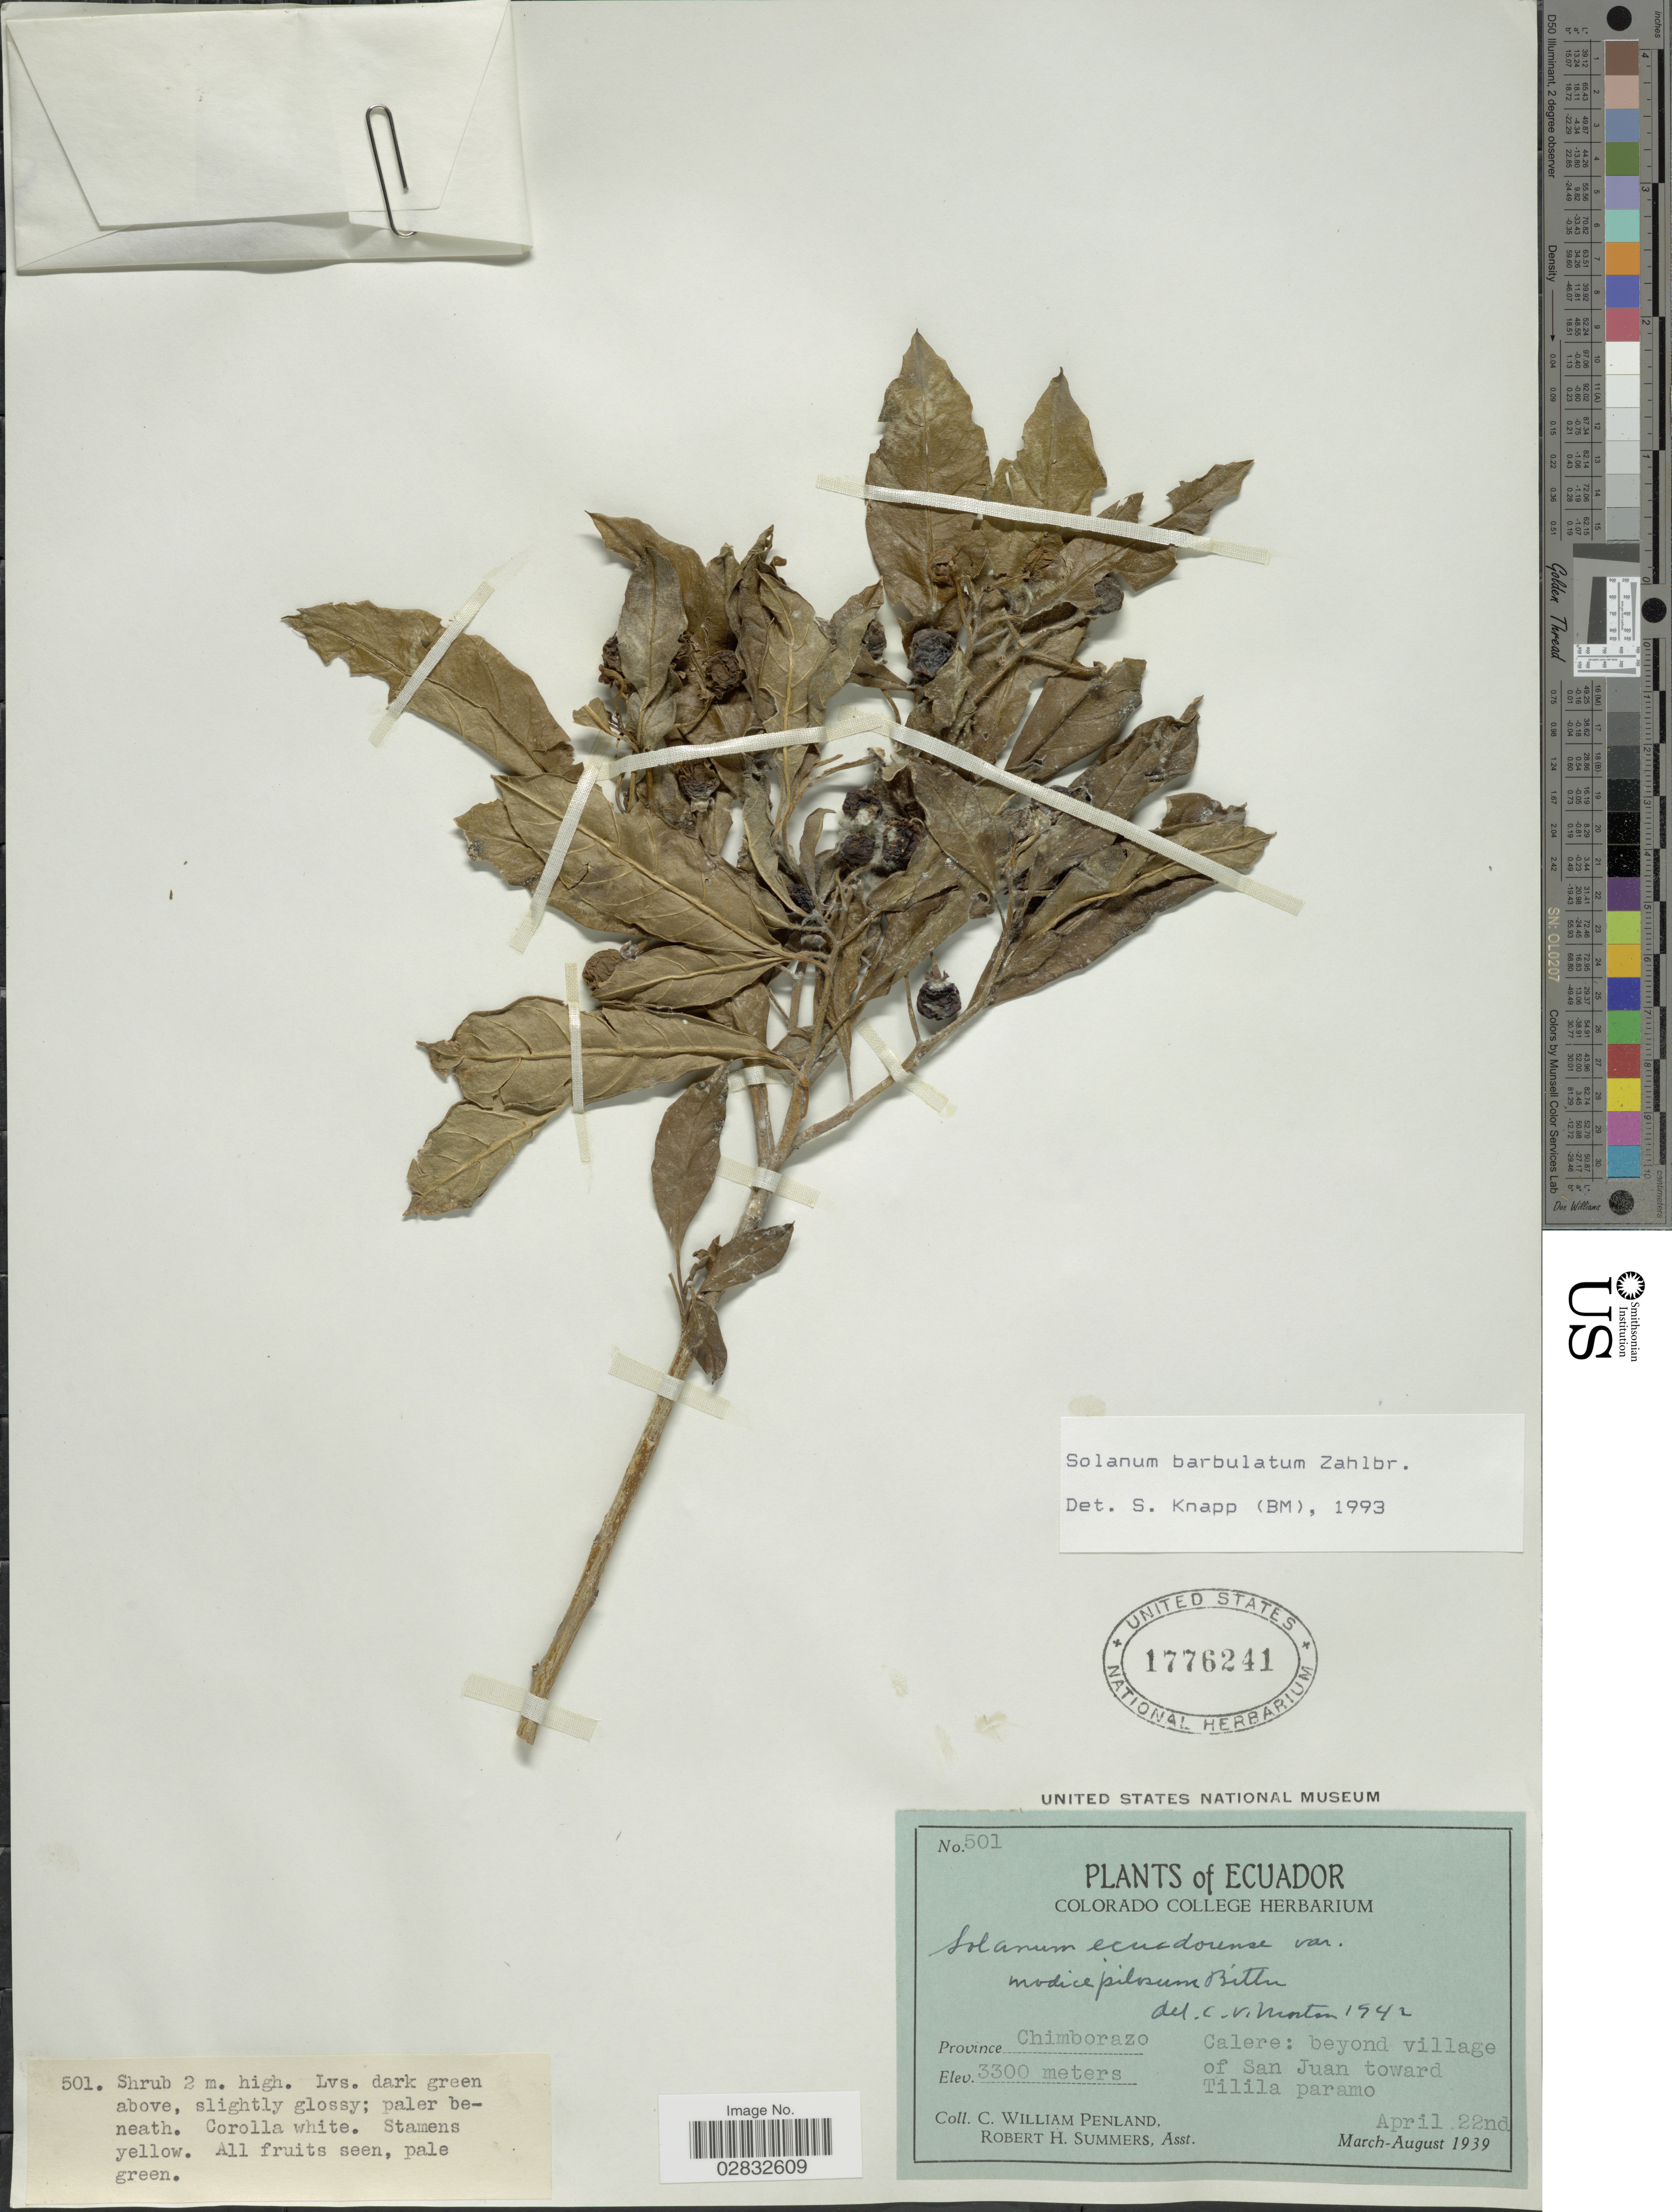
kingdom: Plantae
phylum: Tracheophyta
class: Magnoliopsida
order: Solanales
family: Solanaceae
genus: Solanum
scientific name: Solanum barbulatum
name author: Zahlbr.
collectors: C. W. Penland & R. Summers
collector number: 501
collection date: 1939-04-22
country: Ecuador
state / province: Chimborazo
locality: Calere: beyond village of San Juan toward Tilila paramo.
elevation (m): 3300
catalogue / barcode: US 1776241